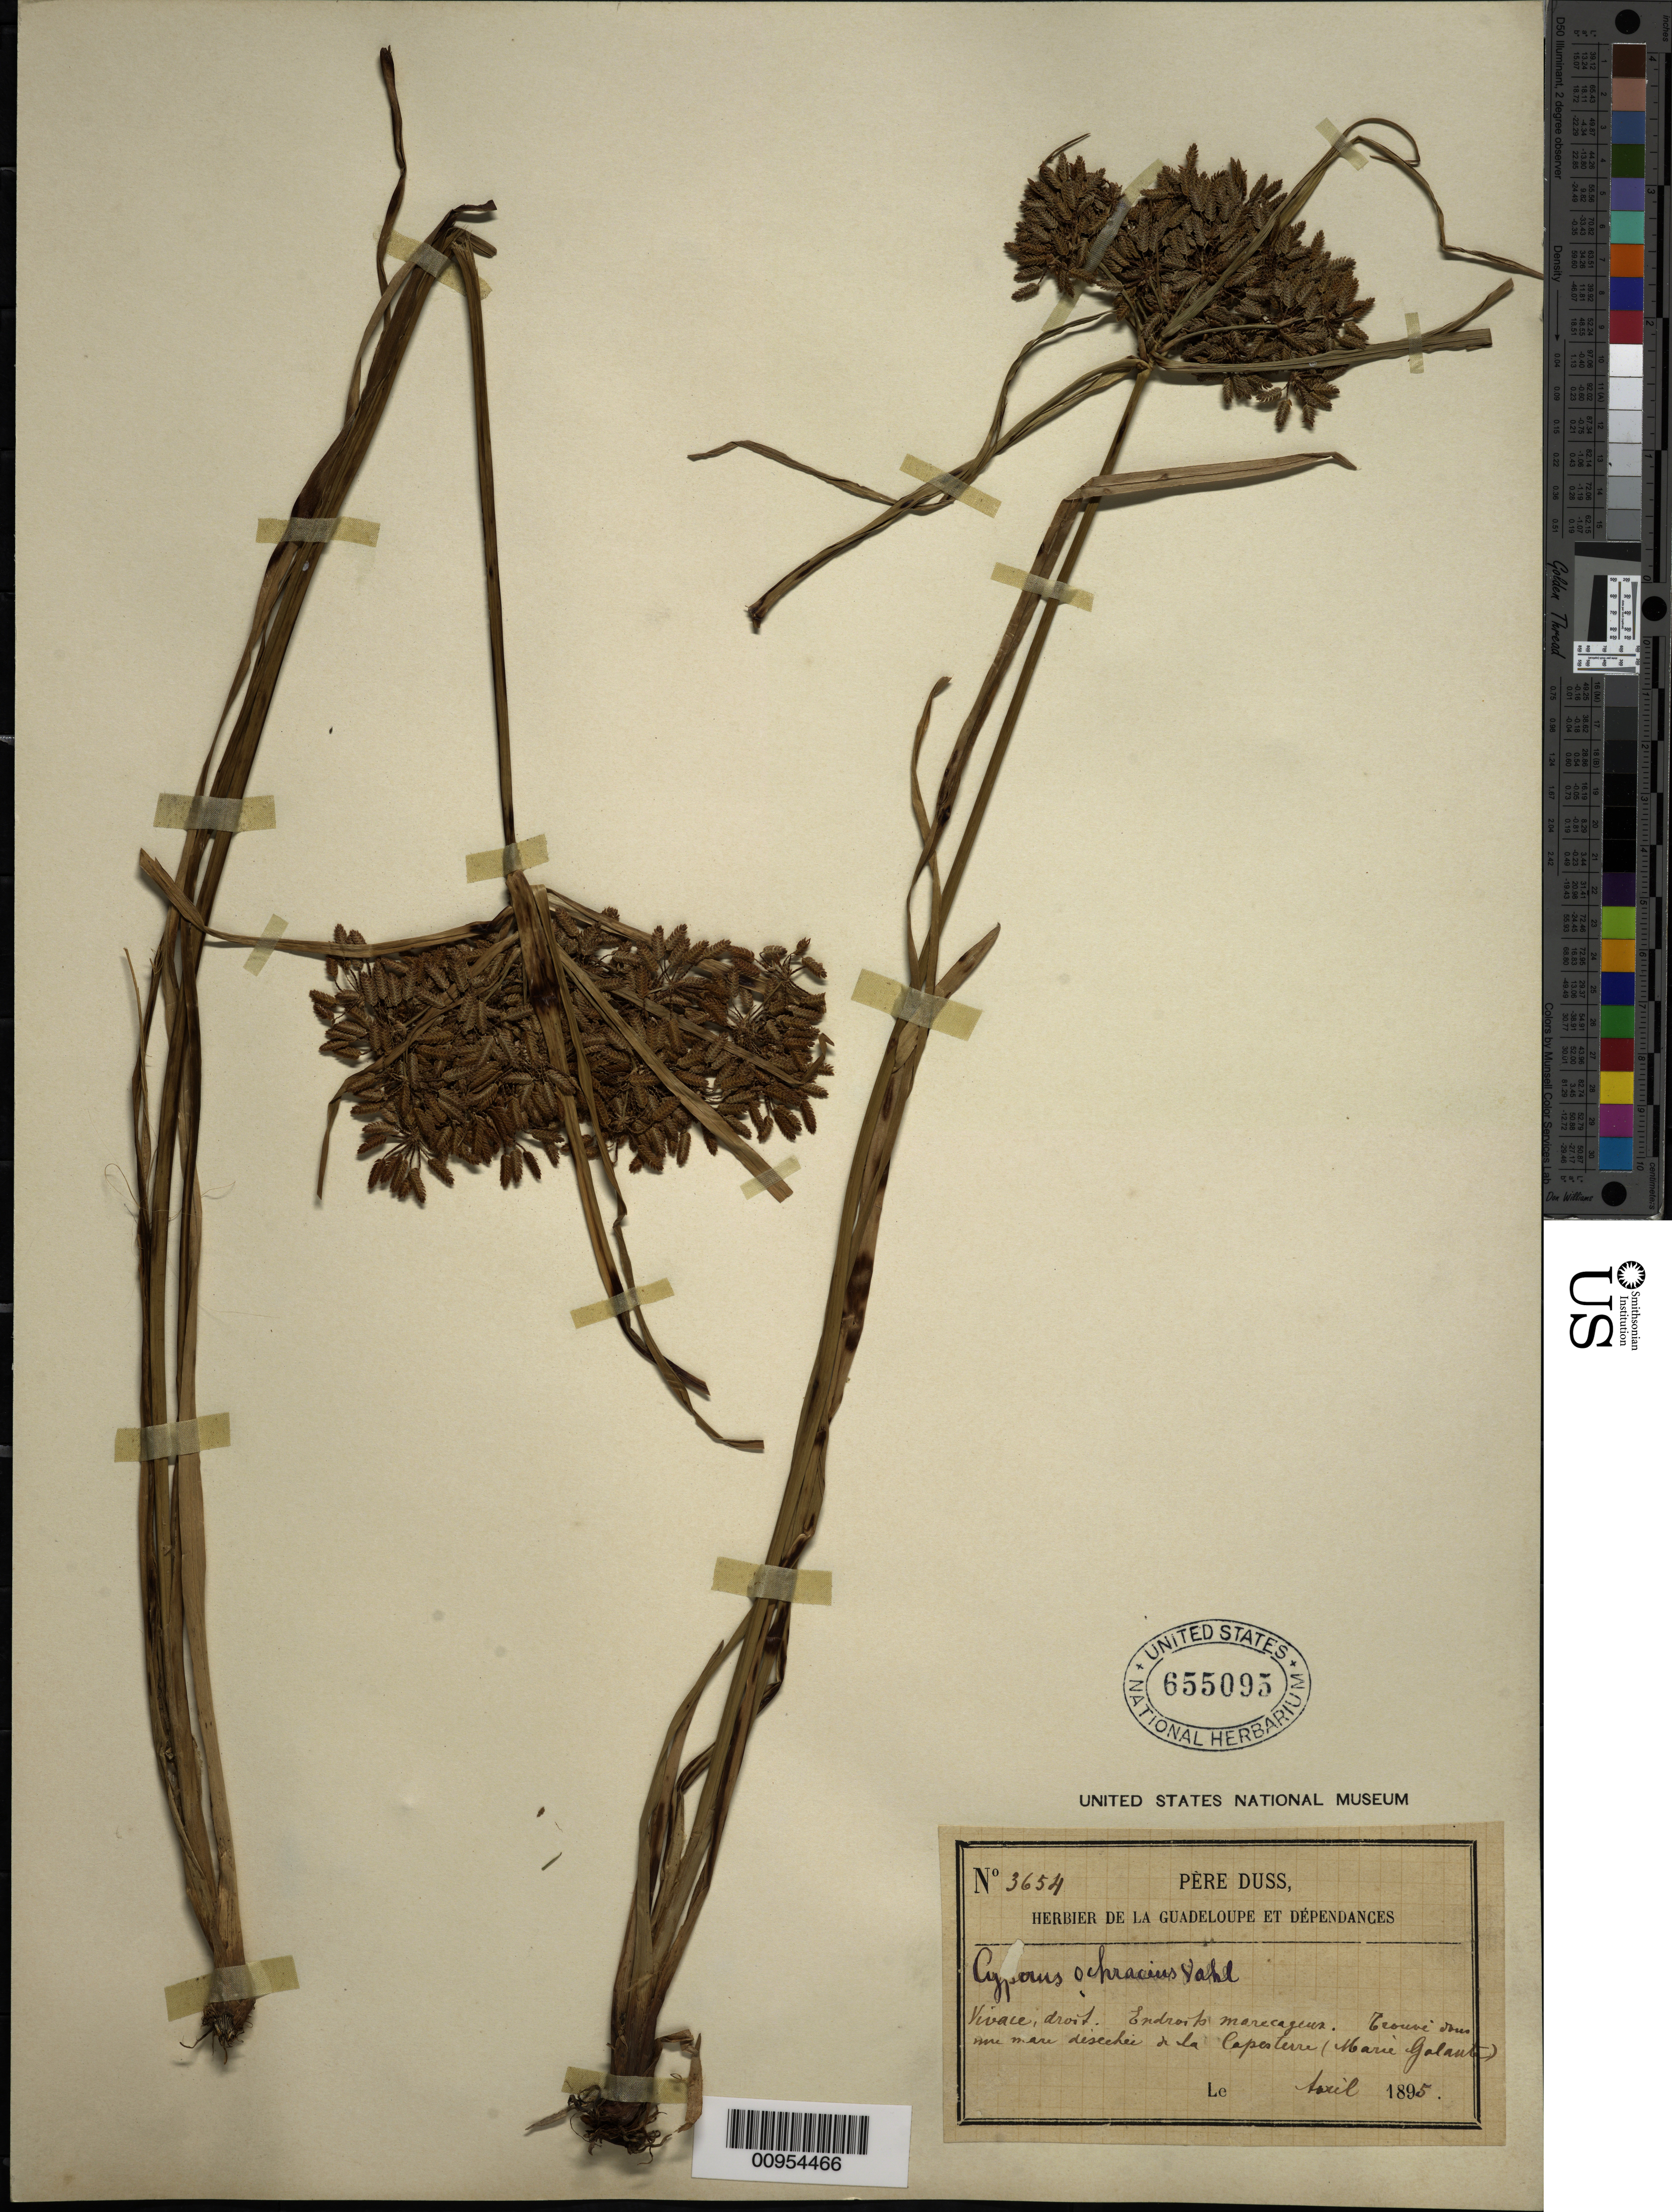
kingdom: Plantae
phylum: Tracheophyta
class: Liliopsida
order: Poales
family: Cyperaceae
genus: Cyperus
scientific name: Cyperus ochraceus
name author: Vahl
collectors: Père Duss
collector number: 3654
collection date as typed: Apr 1895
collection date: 1895-04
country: Guadeloupe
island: Marie Galante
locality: "Trouve … mare disechei" de La Capesterre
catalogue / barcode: US 655095